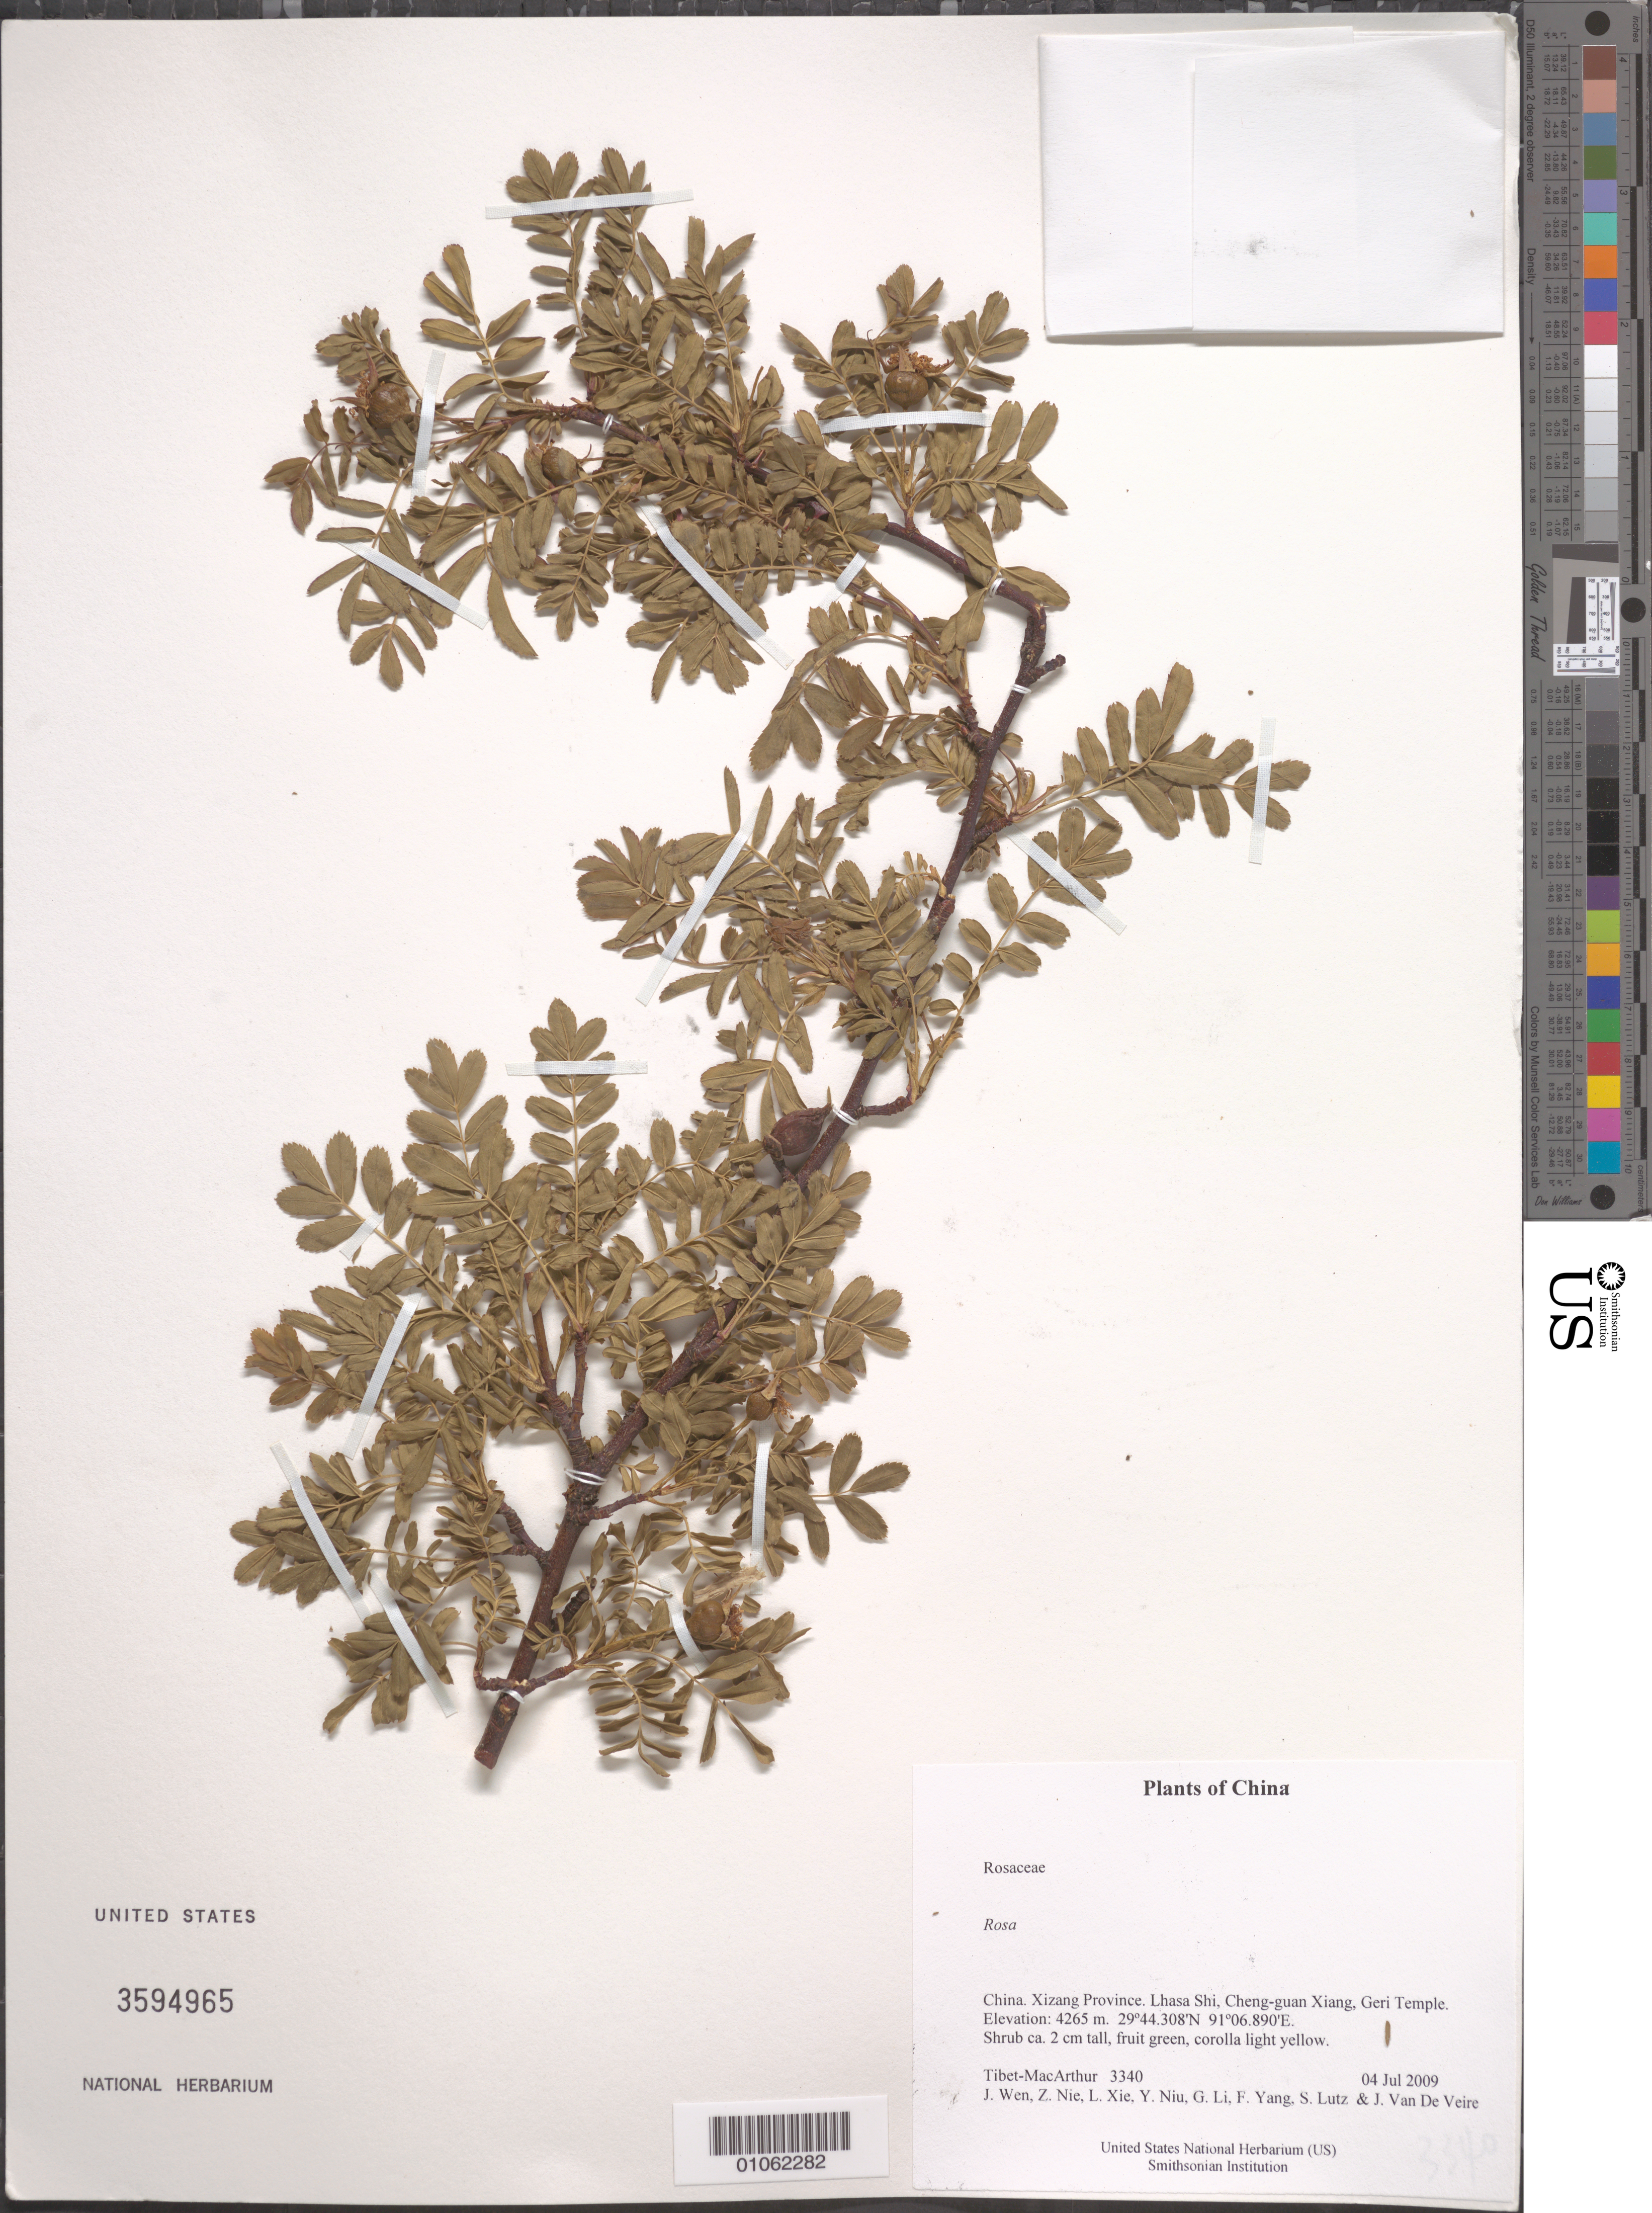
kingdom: Plantae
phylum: Tracheophyta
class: Magnoliopsida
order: Rosales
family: Rosaceae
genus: Rosa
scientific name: Rosa sp.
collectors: Tibet-MacArthur, J. Wen, Z. Nie, L. Xie, Y. Niu, G. Li, F. Yang, S. Lutz & J. Van De Veire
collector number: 3340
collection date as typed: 04 Jul 2009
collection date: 2009-07-04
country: China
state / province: Xizang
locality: Lhasa Shi, Cheng-guan Xiang, Geri Temple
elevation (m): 4265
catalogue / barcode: US 3594965